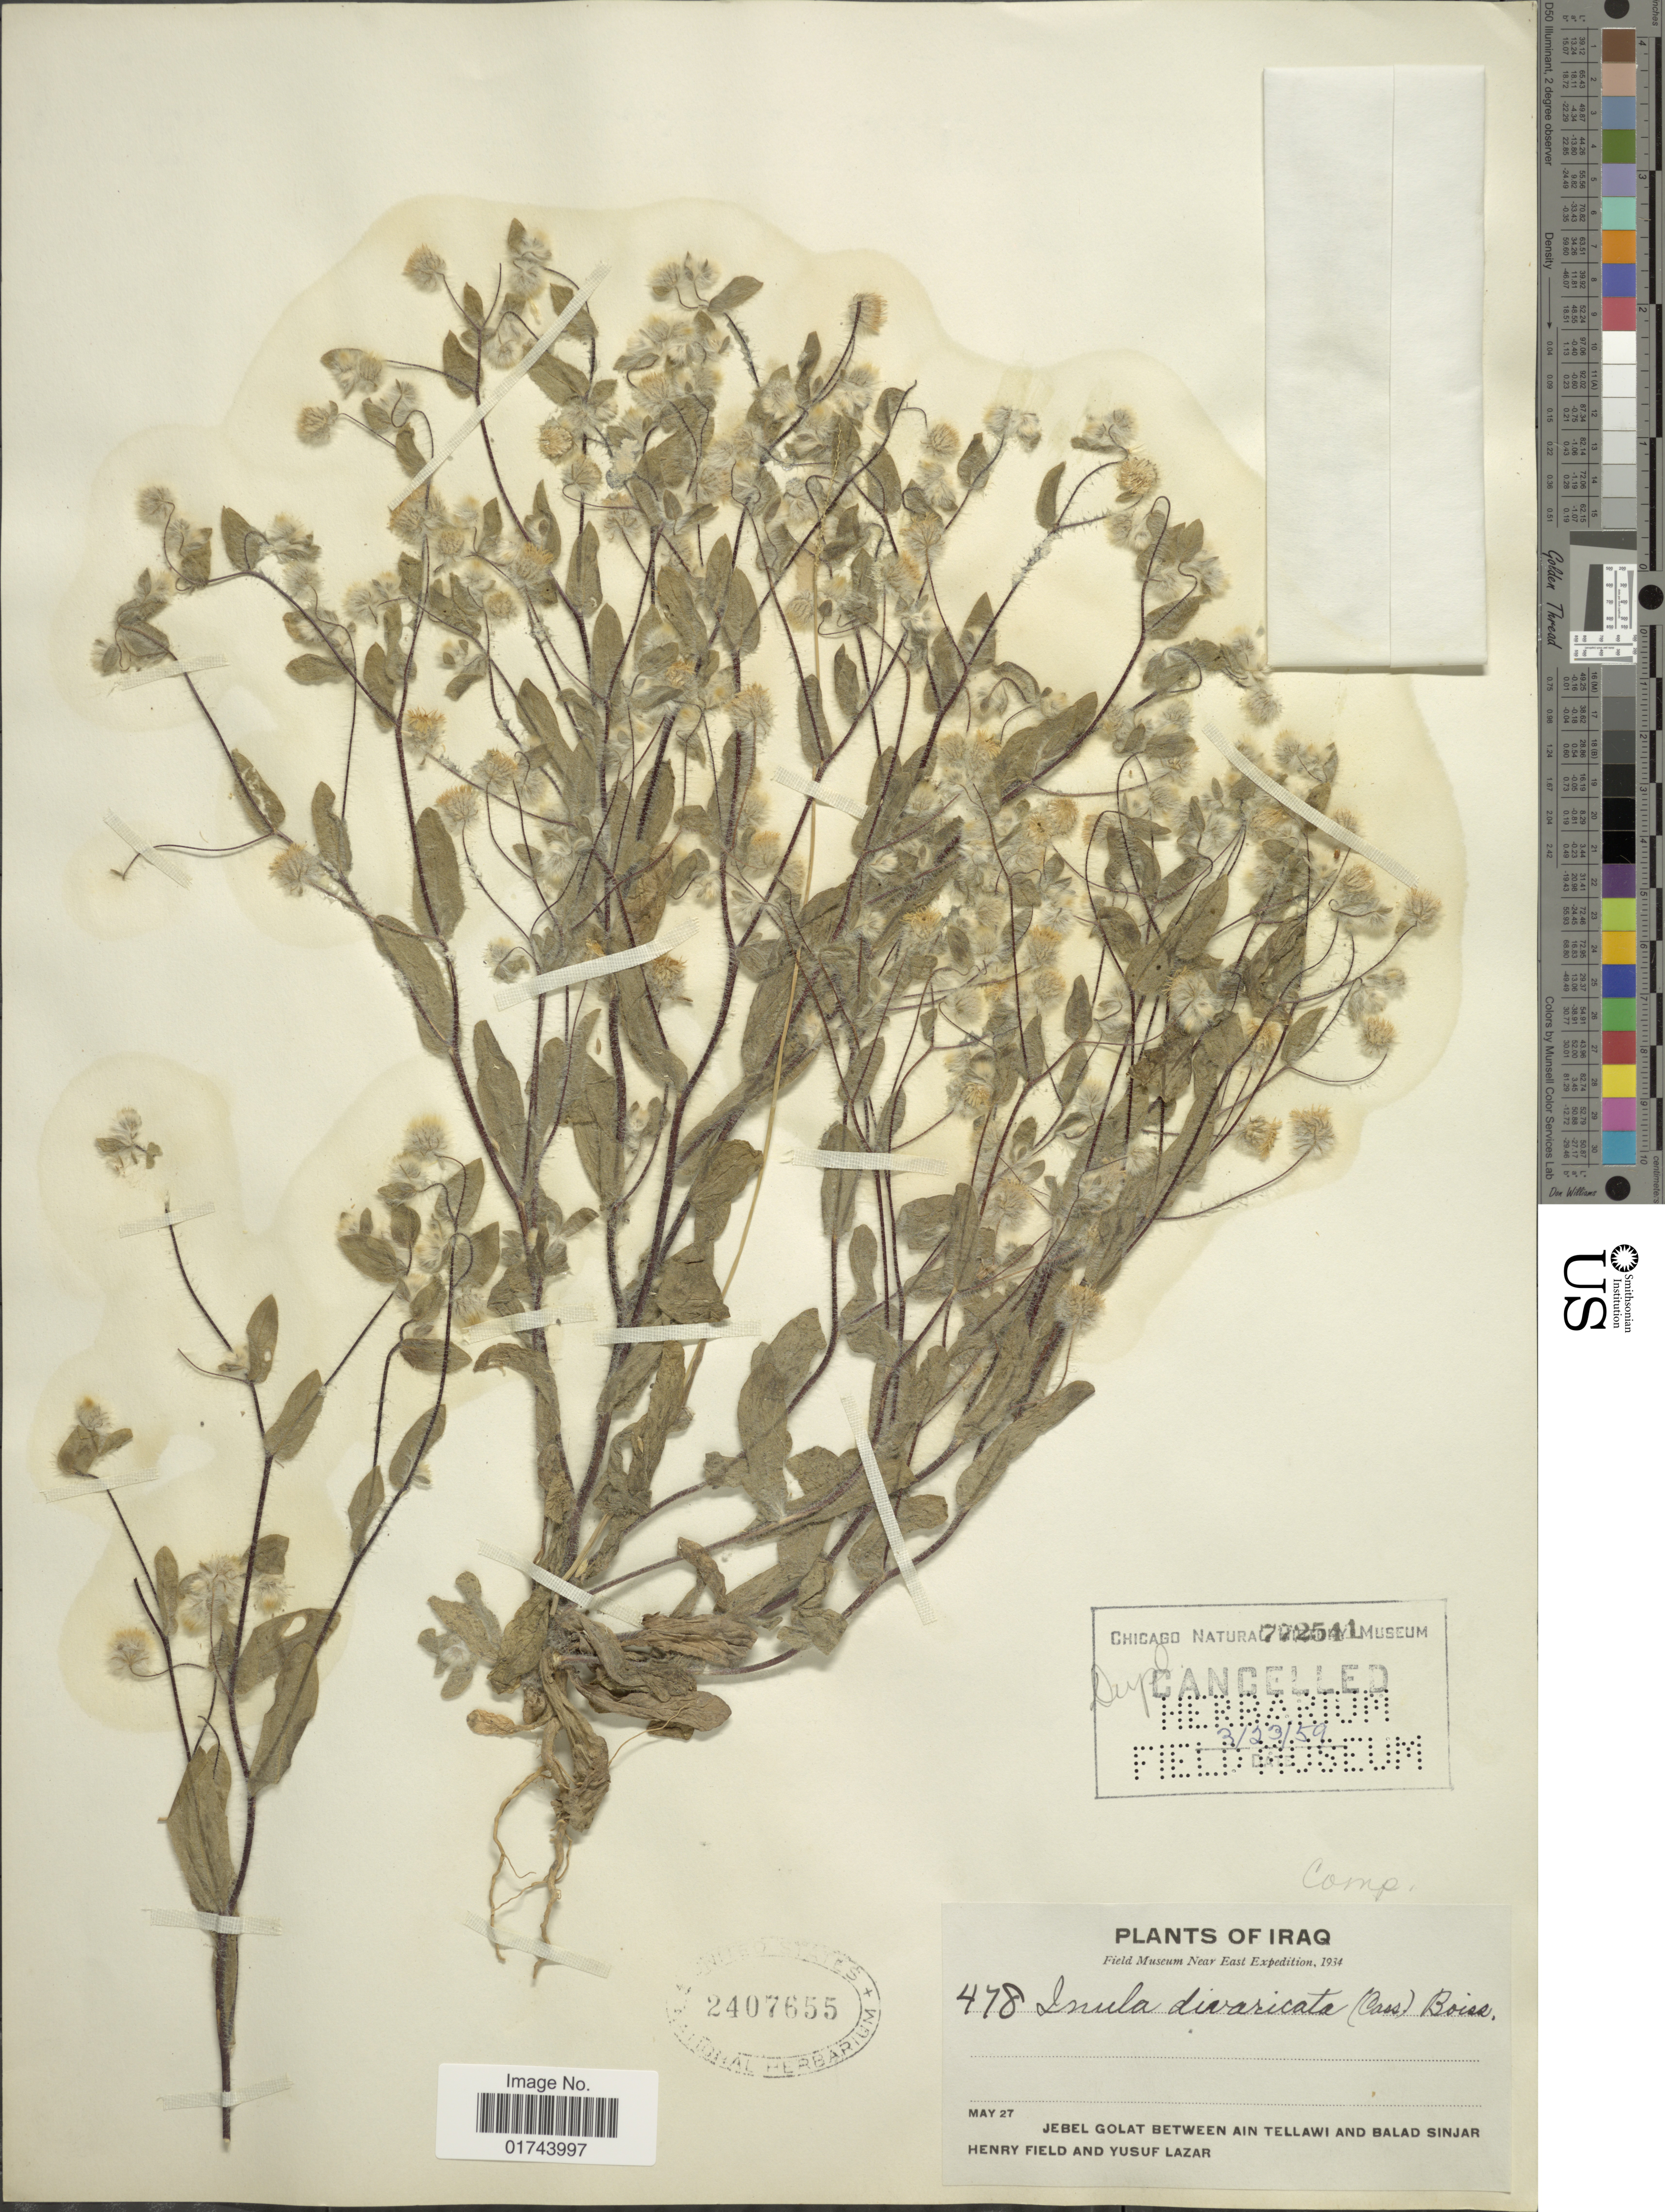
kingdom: Plantae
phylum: Tracheophyta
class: Magnoliopsida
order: Asterales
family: Asteraceae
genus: Inula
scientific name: Inula divaricata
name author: Boiss.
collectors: H. Field & Y. Lazar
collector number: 478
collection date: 1934-05-27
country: Iraq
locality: Jebel Golat between ain Tellawi and Balad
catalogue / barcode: US 2407655